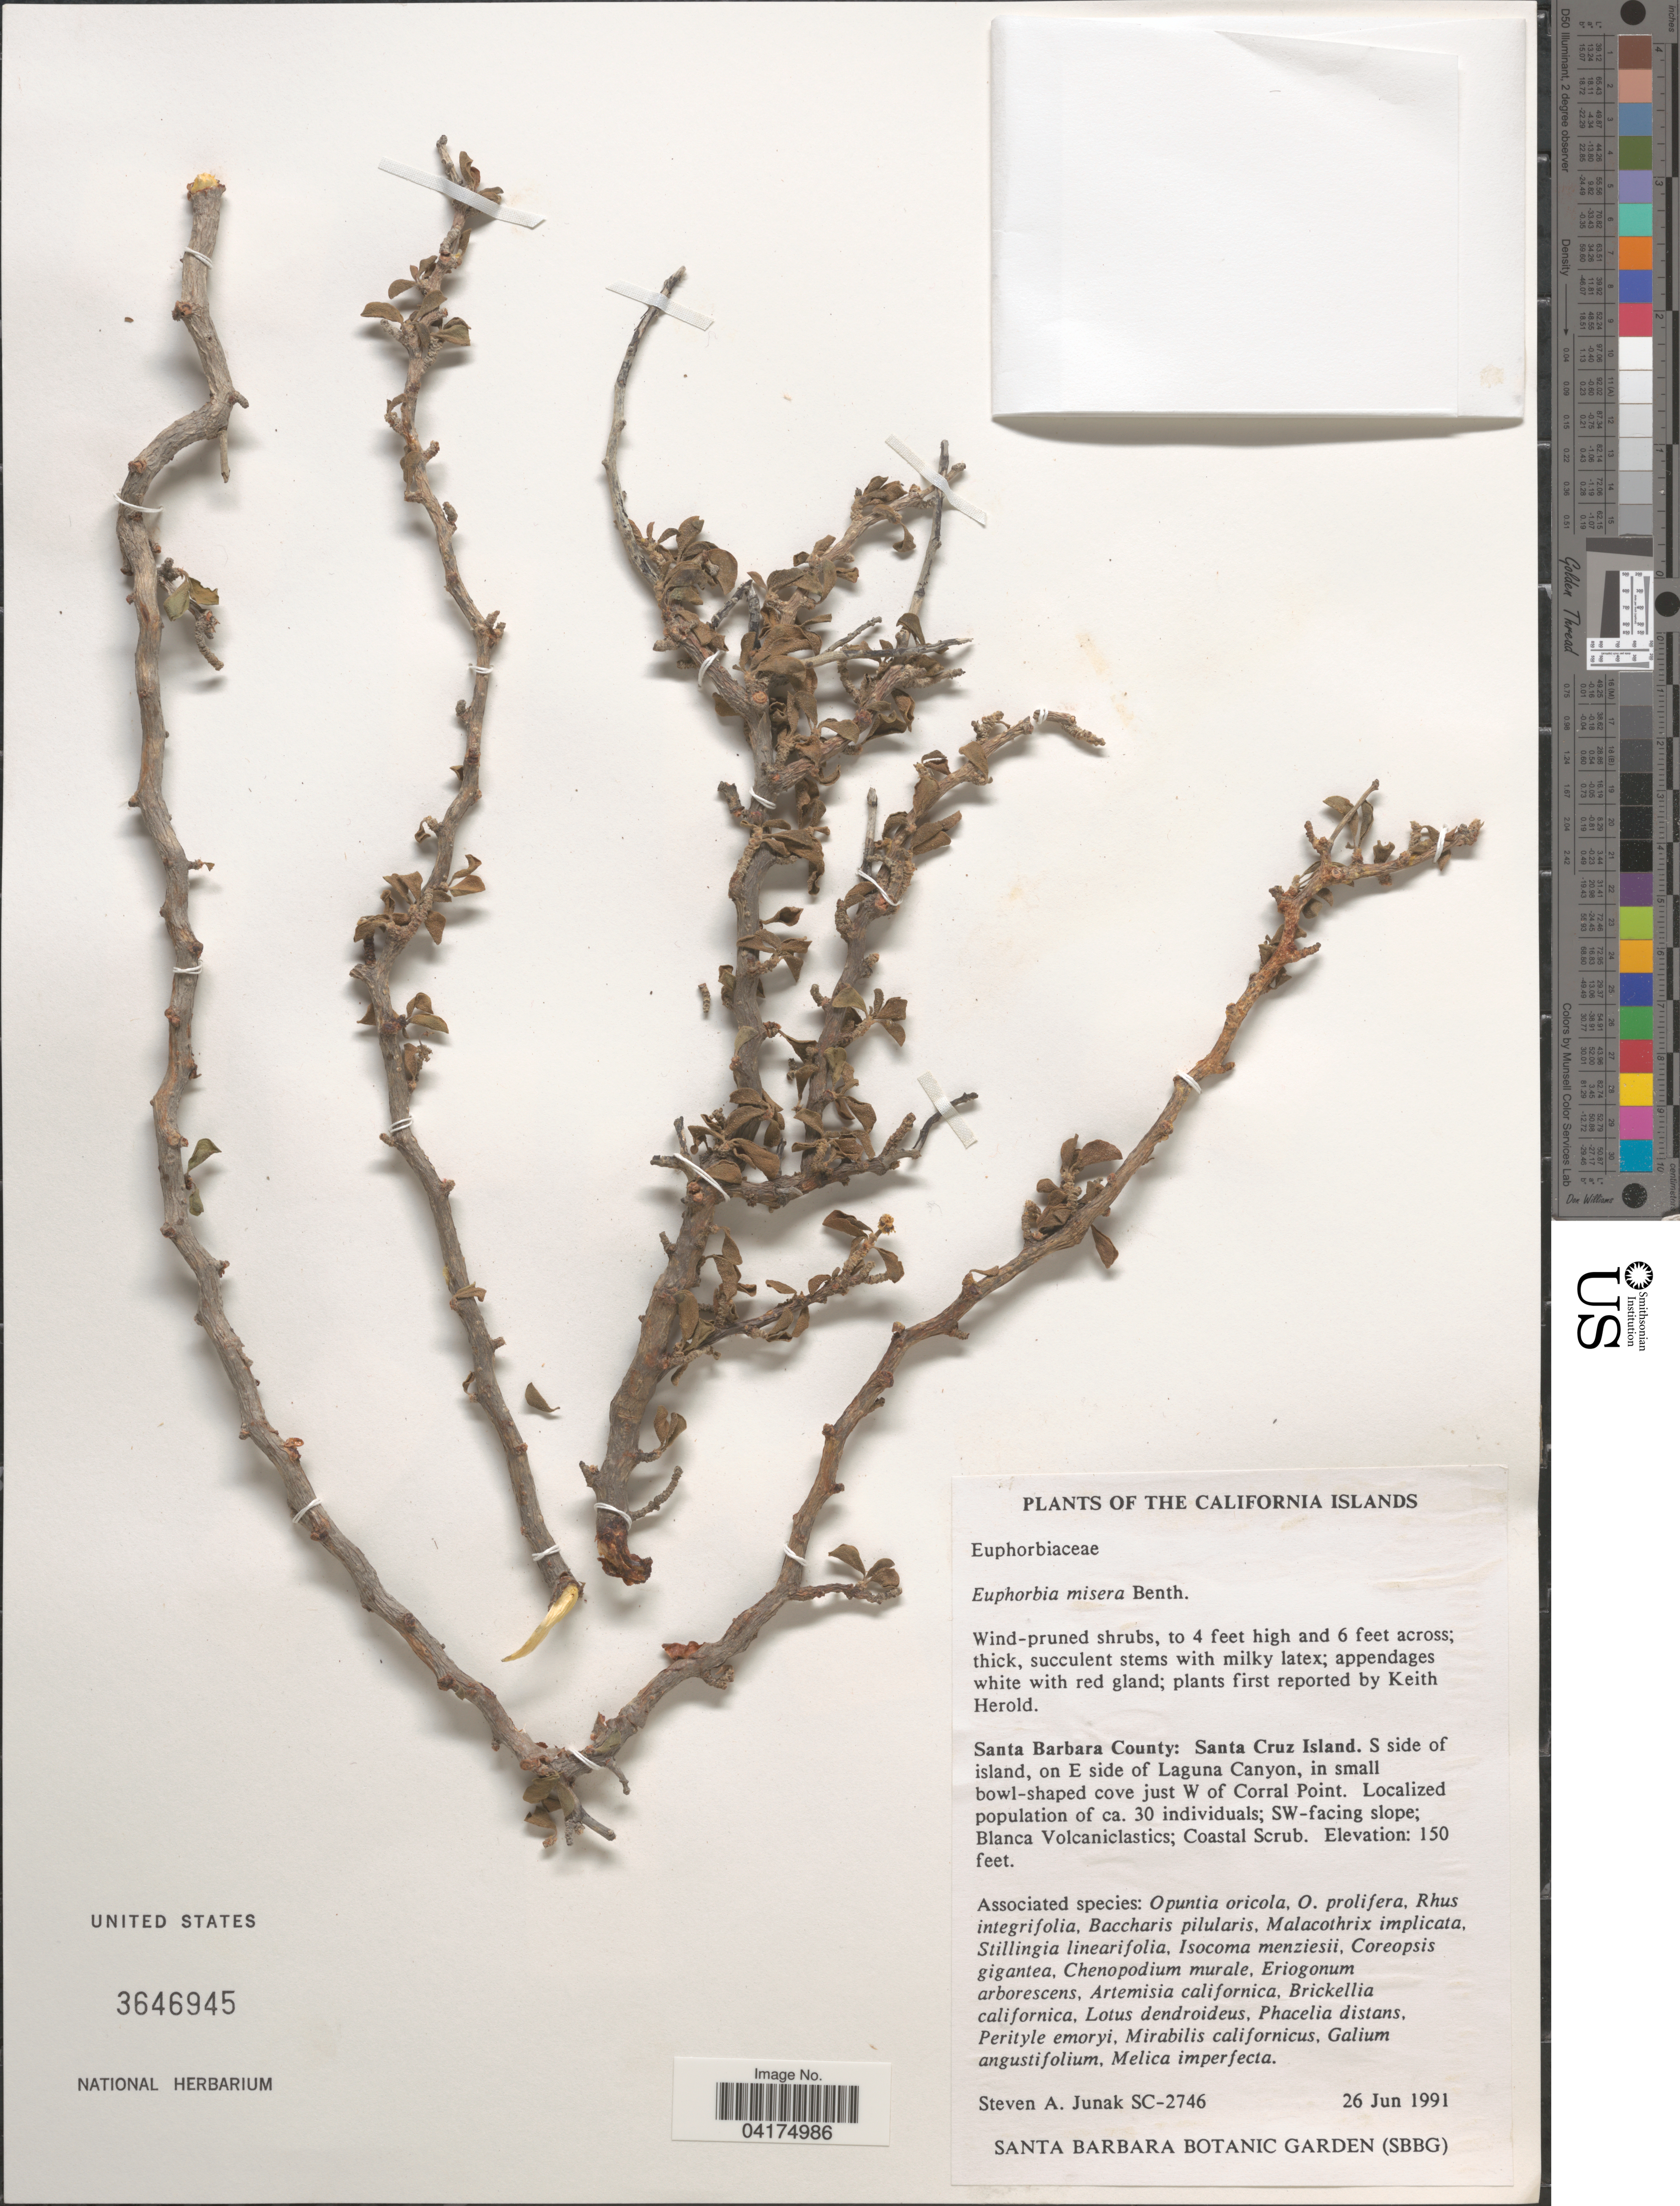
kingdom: Plantae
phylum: Tracheophyta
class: Magnoliopsida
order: Malpighiales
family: Euphorbiaceae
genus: Euphorbia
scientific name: Euphorbia misera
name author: Benth.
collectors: S. Junak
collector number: SC-2746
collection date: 1991-06-26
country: United States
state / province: California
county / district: Santa Barbara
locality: The California Islands. Santa Barbara County: Santa Cruz Island. S side of island, on E side of Laguna Canyon, in small bowl-shaped cove just W of Corral Point; SW-facing slope.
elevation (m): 46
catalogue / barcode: US 3646945